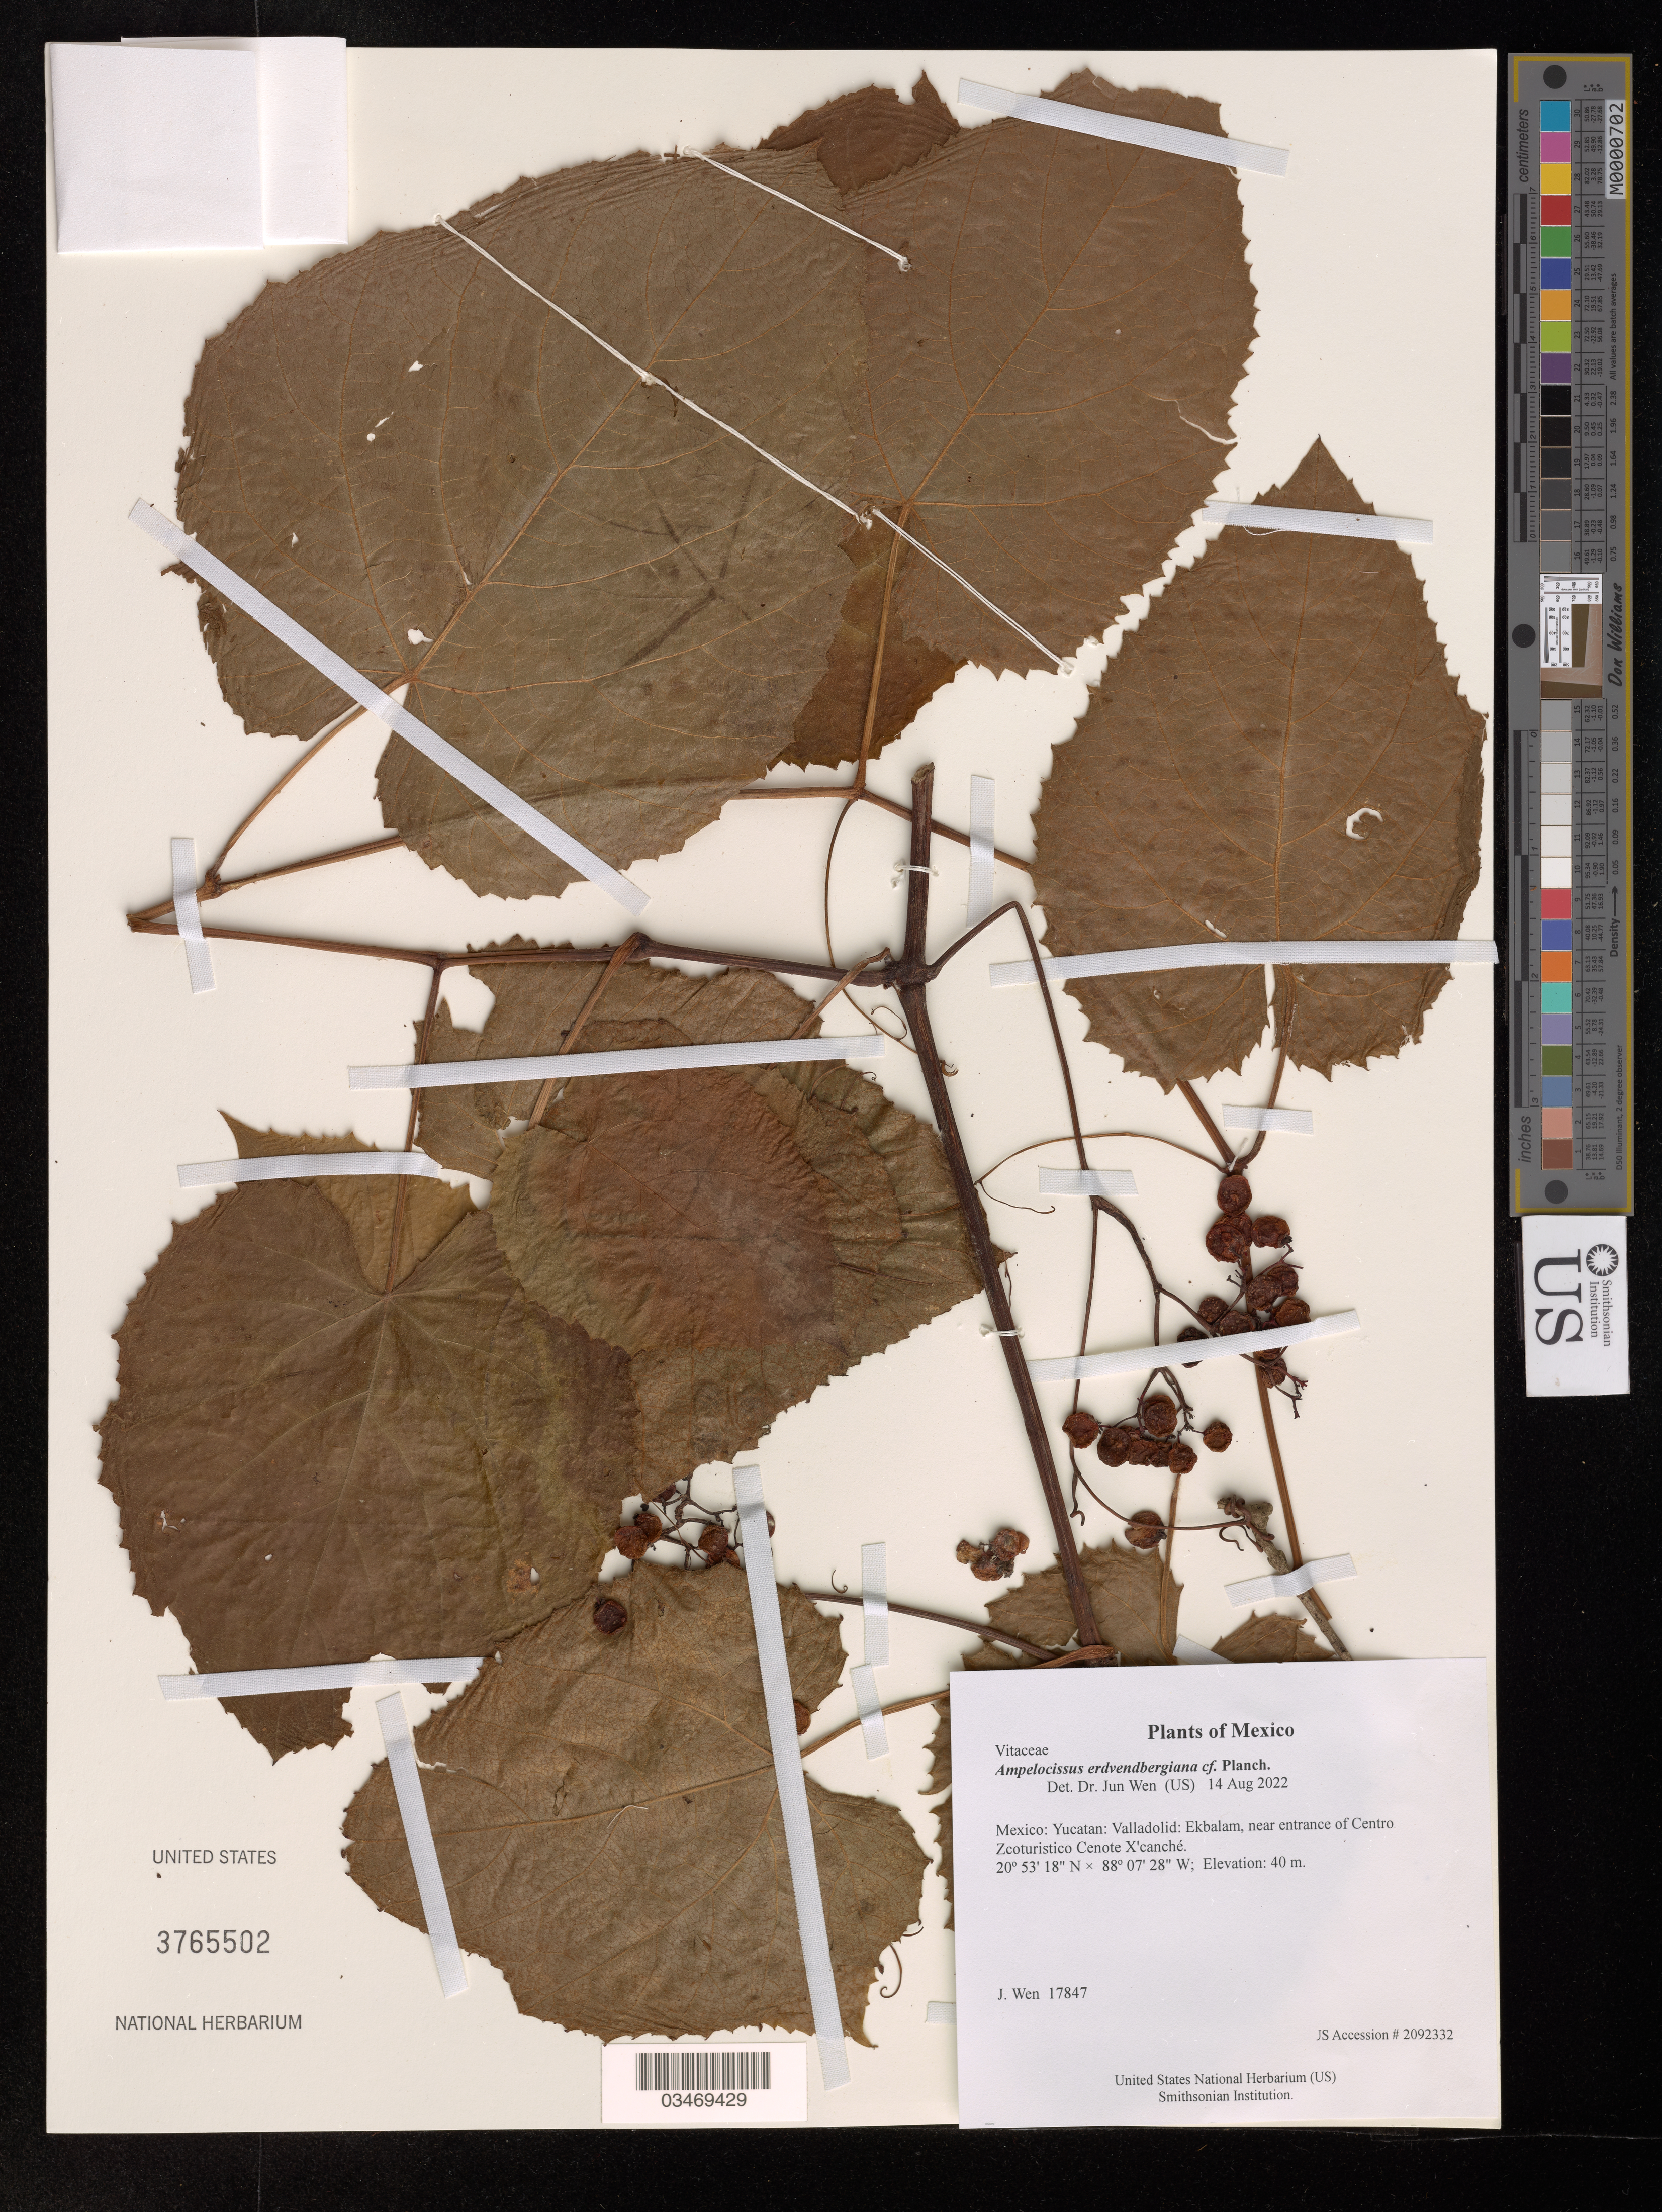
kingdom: Plantae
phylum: Tracheophyta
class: Magnoliopsida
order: Vitales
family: Vitaceae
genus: Ampelocissus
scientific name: Ampelocissus erdvendbergiana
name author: Planch.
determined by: Wen, Jun, (BOT), Smithsonian Institution - National Museum of Natural History (UNITED STATES)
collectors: J. Wen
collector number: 17847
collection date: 2022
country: Mexico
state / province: Yucatan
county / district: Valladolid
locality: Ekbalam, near entrance of Centro Zcoturistico Cenote X'canché.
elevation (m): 40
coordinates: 20 53 18 N, 88 7 28 W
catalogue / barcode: US 3765502